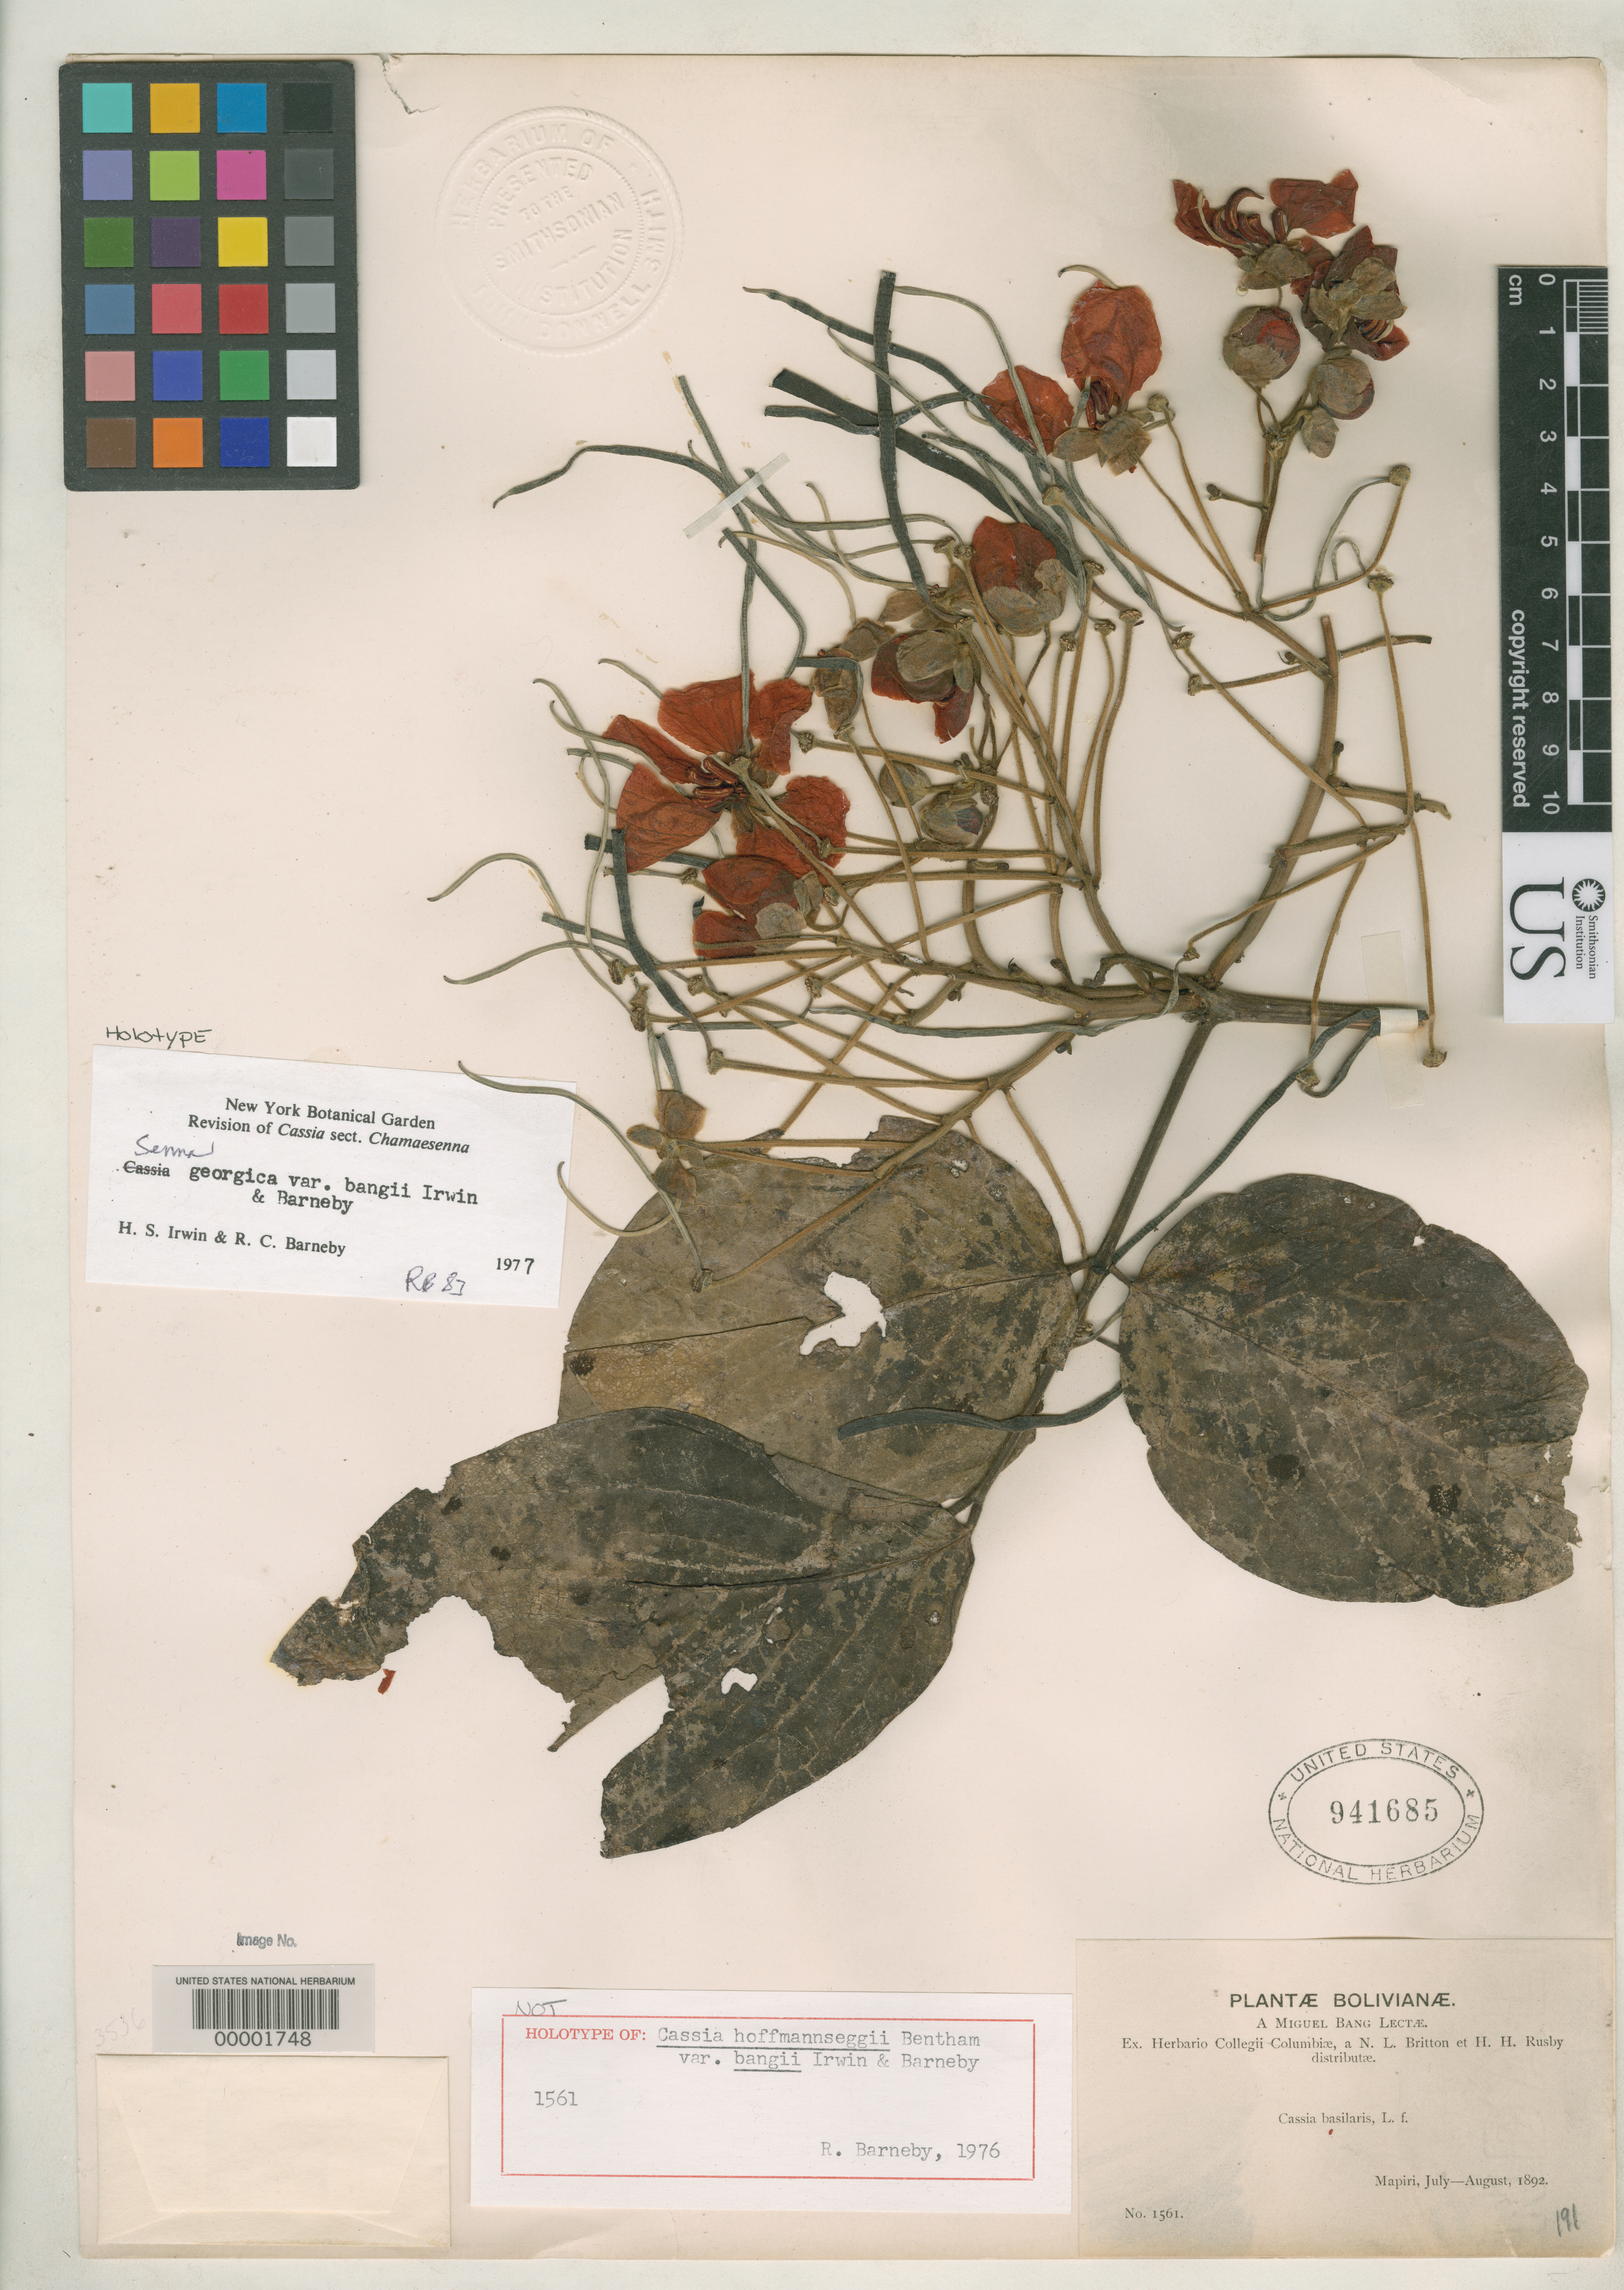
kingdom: Plantae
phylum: Tracheophyta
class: Magnoliopsida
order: Fabales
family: Fabaceae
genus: Senna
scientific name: Senna georgica var. bangii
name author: H.S. Irwin & Barneby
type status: Holotype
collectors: M. Bang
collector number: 1561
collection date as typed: Jul 1892 to -- Aug 1892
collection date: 1892-07/1892-08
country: Bolivia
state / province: La Paz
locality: Mapiri.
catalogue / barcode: US 941685